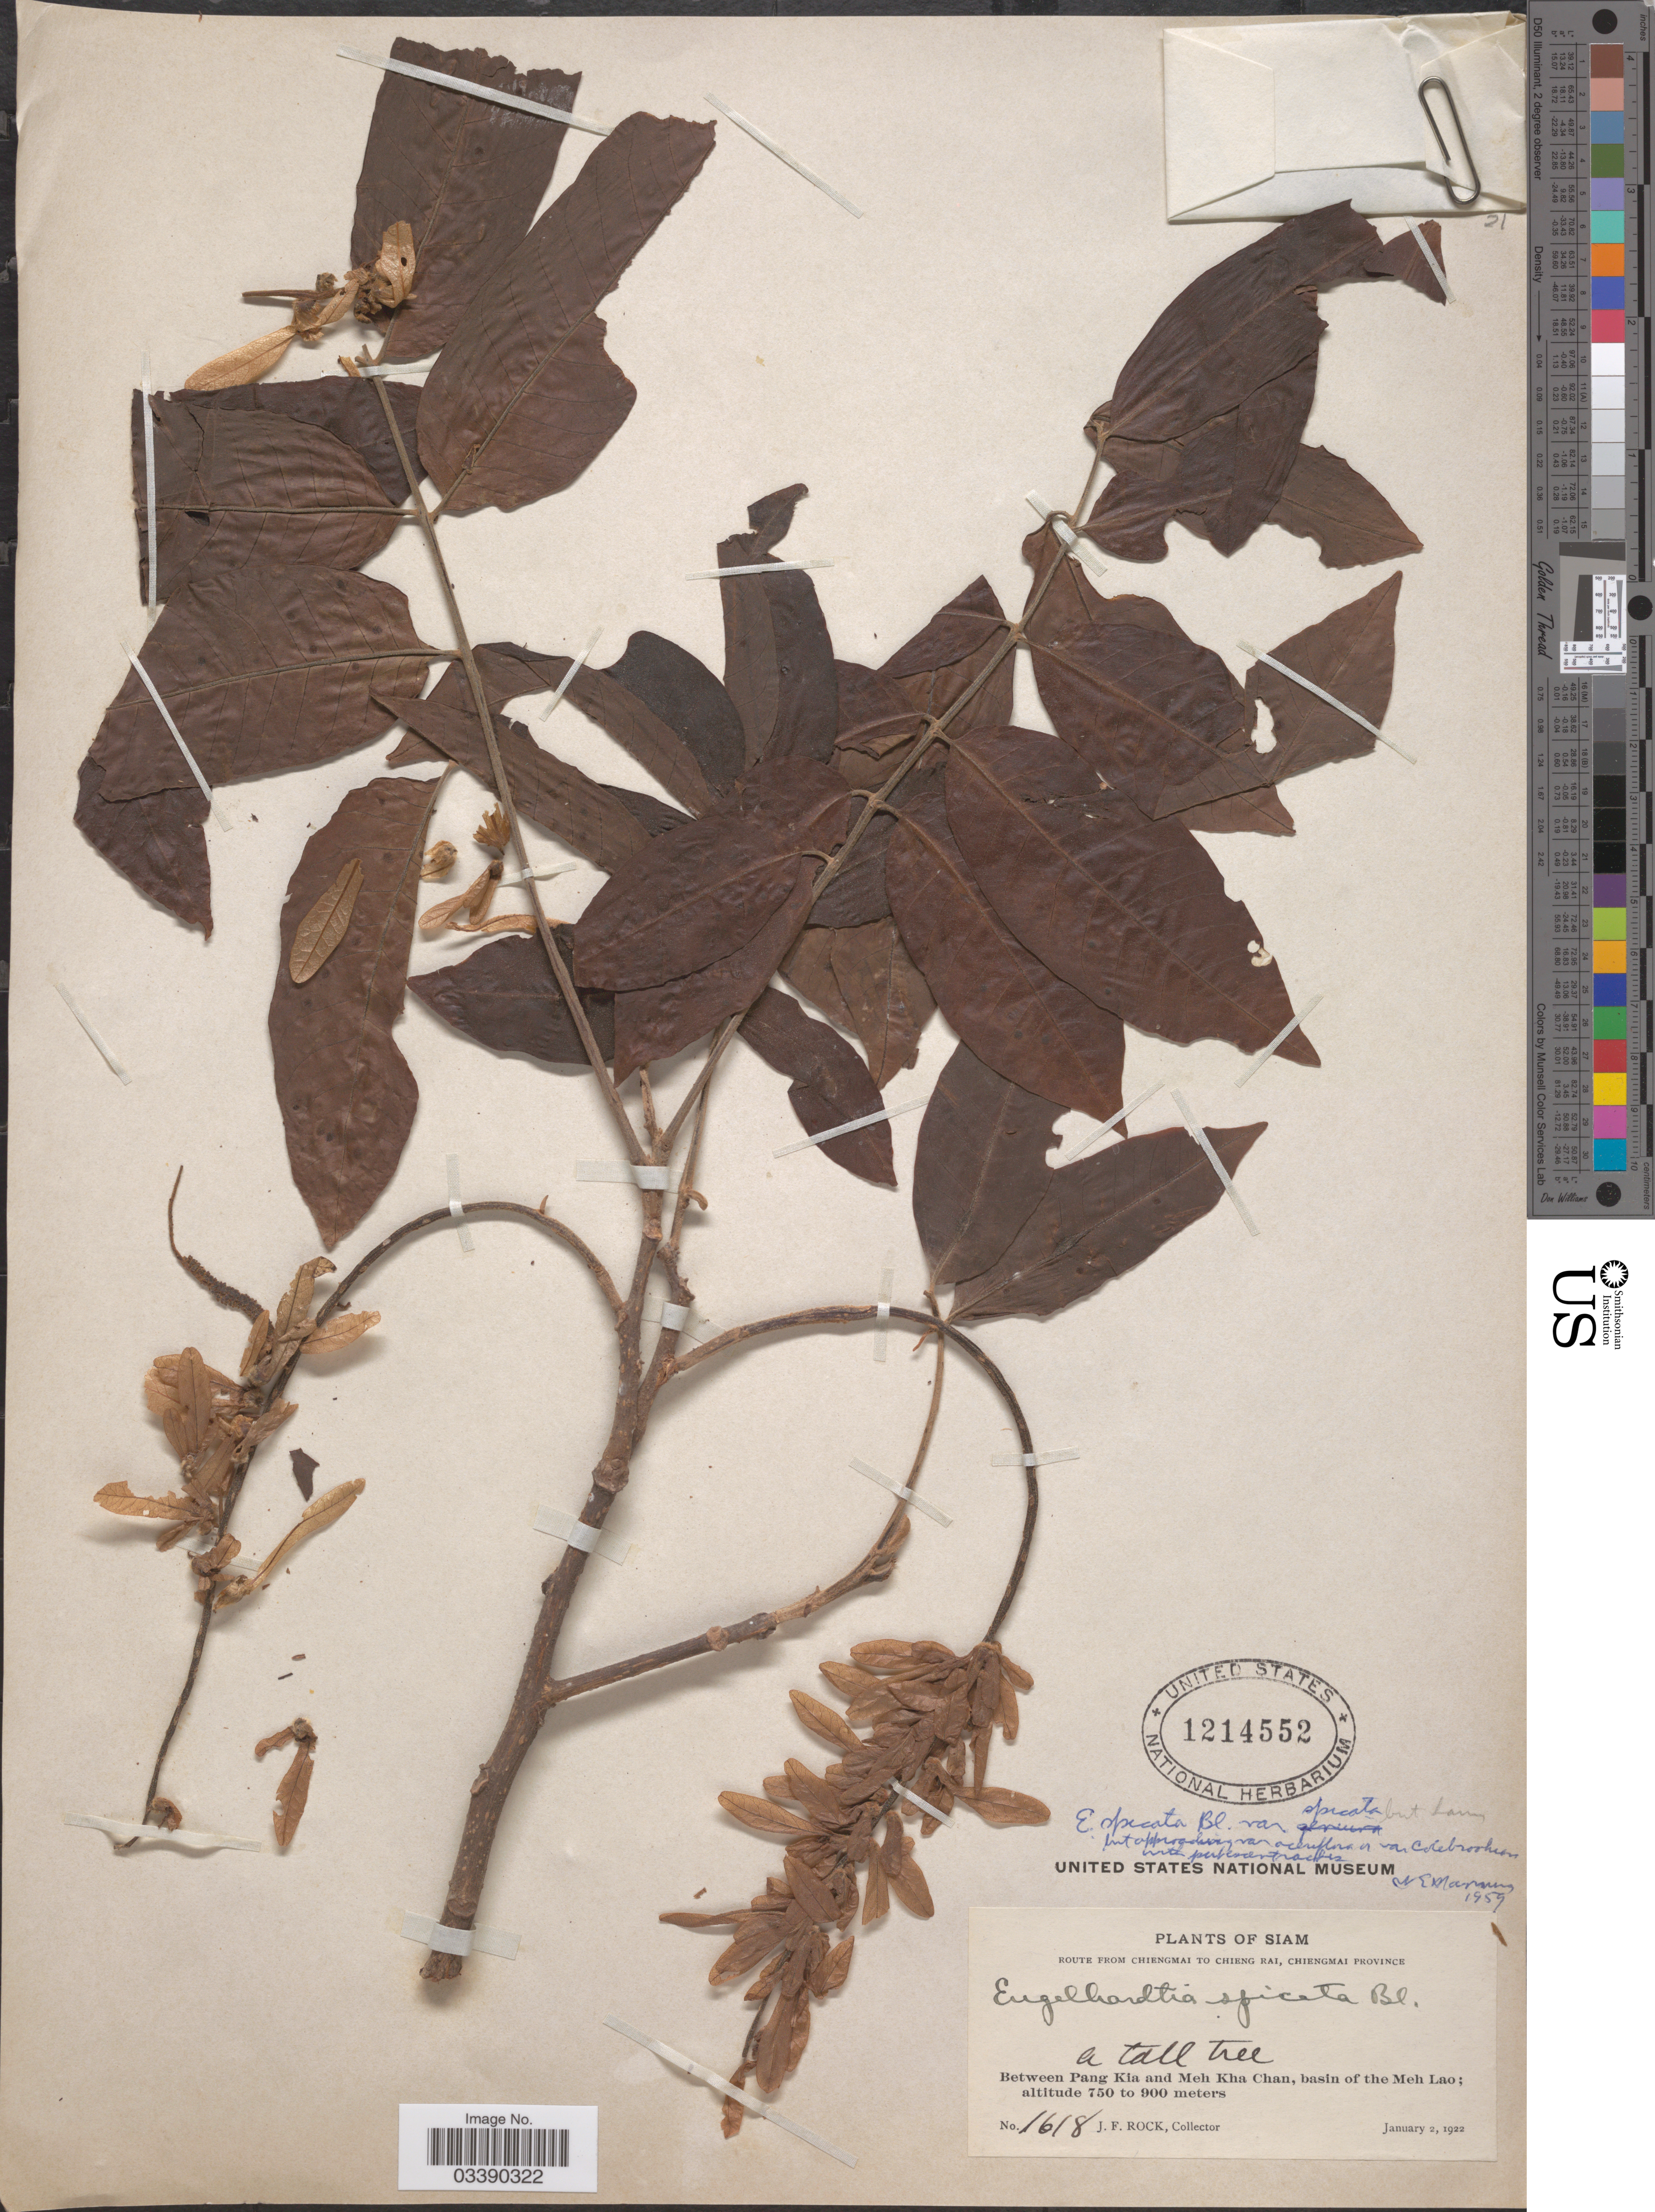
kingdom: Plantae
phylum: Tracheophyta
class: Magnoliopsida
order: Fagales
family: Juglandaceae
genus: Engelhardia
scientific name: Engelhardia spicata var. spicata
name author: Lesch. ex Blume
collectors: J. Rock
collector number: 1618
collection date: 1922-01-02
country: Thailand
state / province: Chiang Mai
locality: Siam. Route from Chiengmai to Chieng Rai, Chiengmai Province. Between Pang Kia and Meh Kha Chan, basin of the Meh Lao.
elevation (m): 750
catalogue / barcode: US 1214552